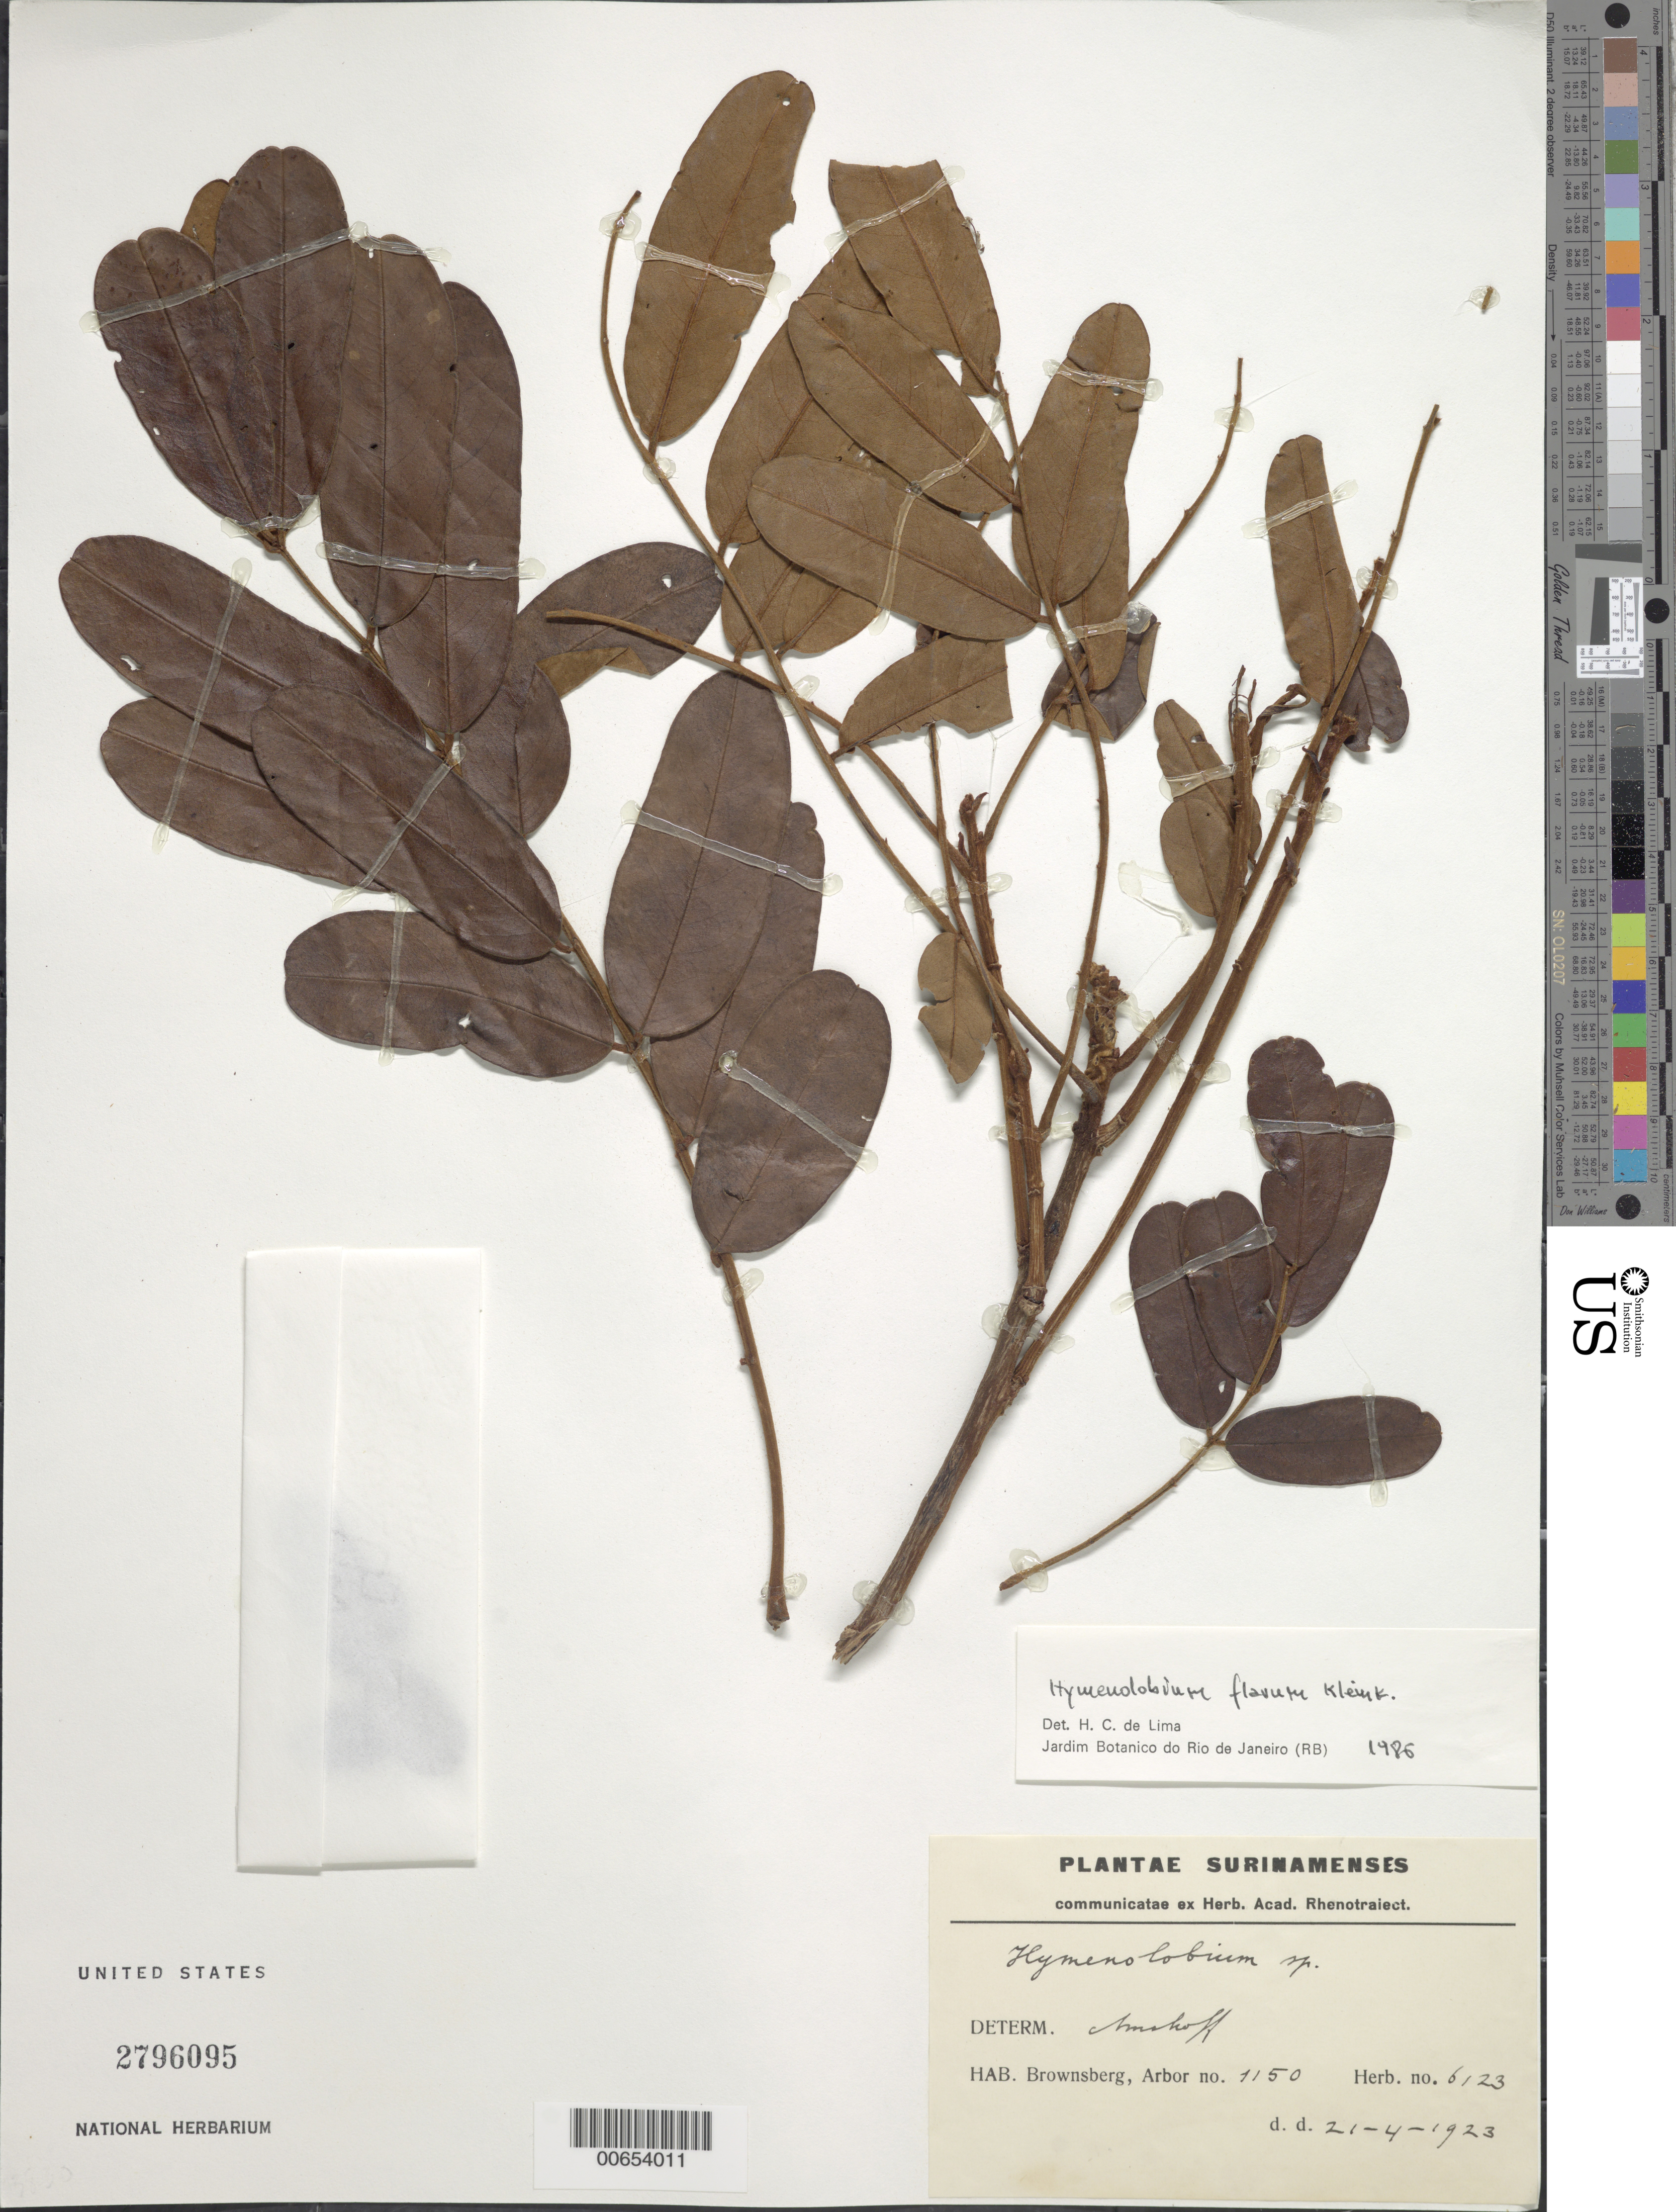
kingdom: Plantae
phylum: Tracheophyta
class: Magnoliopsida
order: Fabales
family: Fabaceae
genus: Hymenolobium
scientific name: Hymenolobium flavum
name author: Kleinhoonte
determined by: Lima, H. C. de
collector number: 6123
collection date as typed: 21-Apr-23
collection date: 1923-04-21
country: Suriname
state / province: Brokopondo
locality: Brownsberg, Forest Reserve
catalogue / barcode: US 2796095